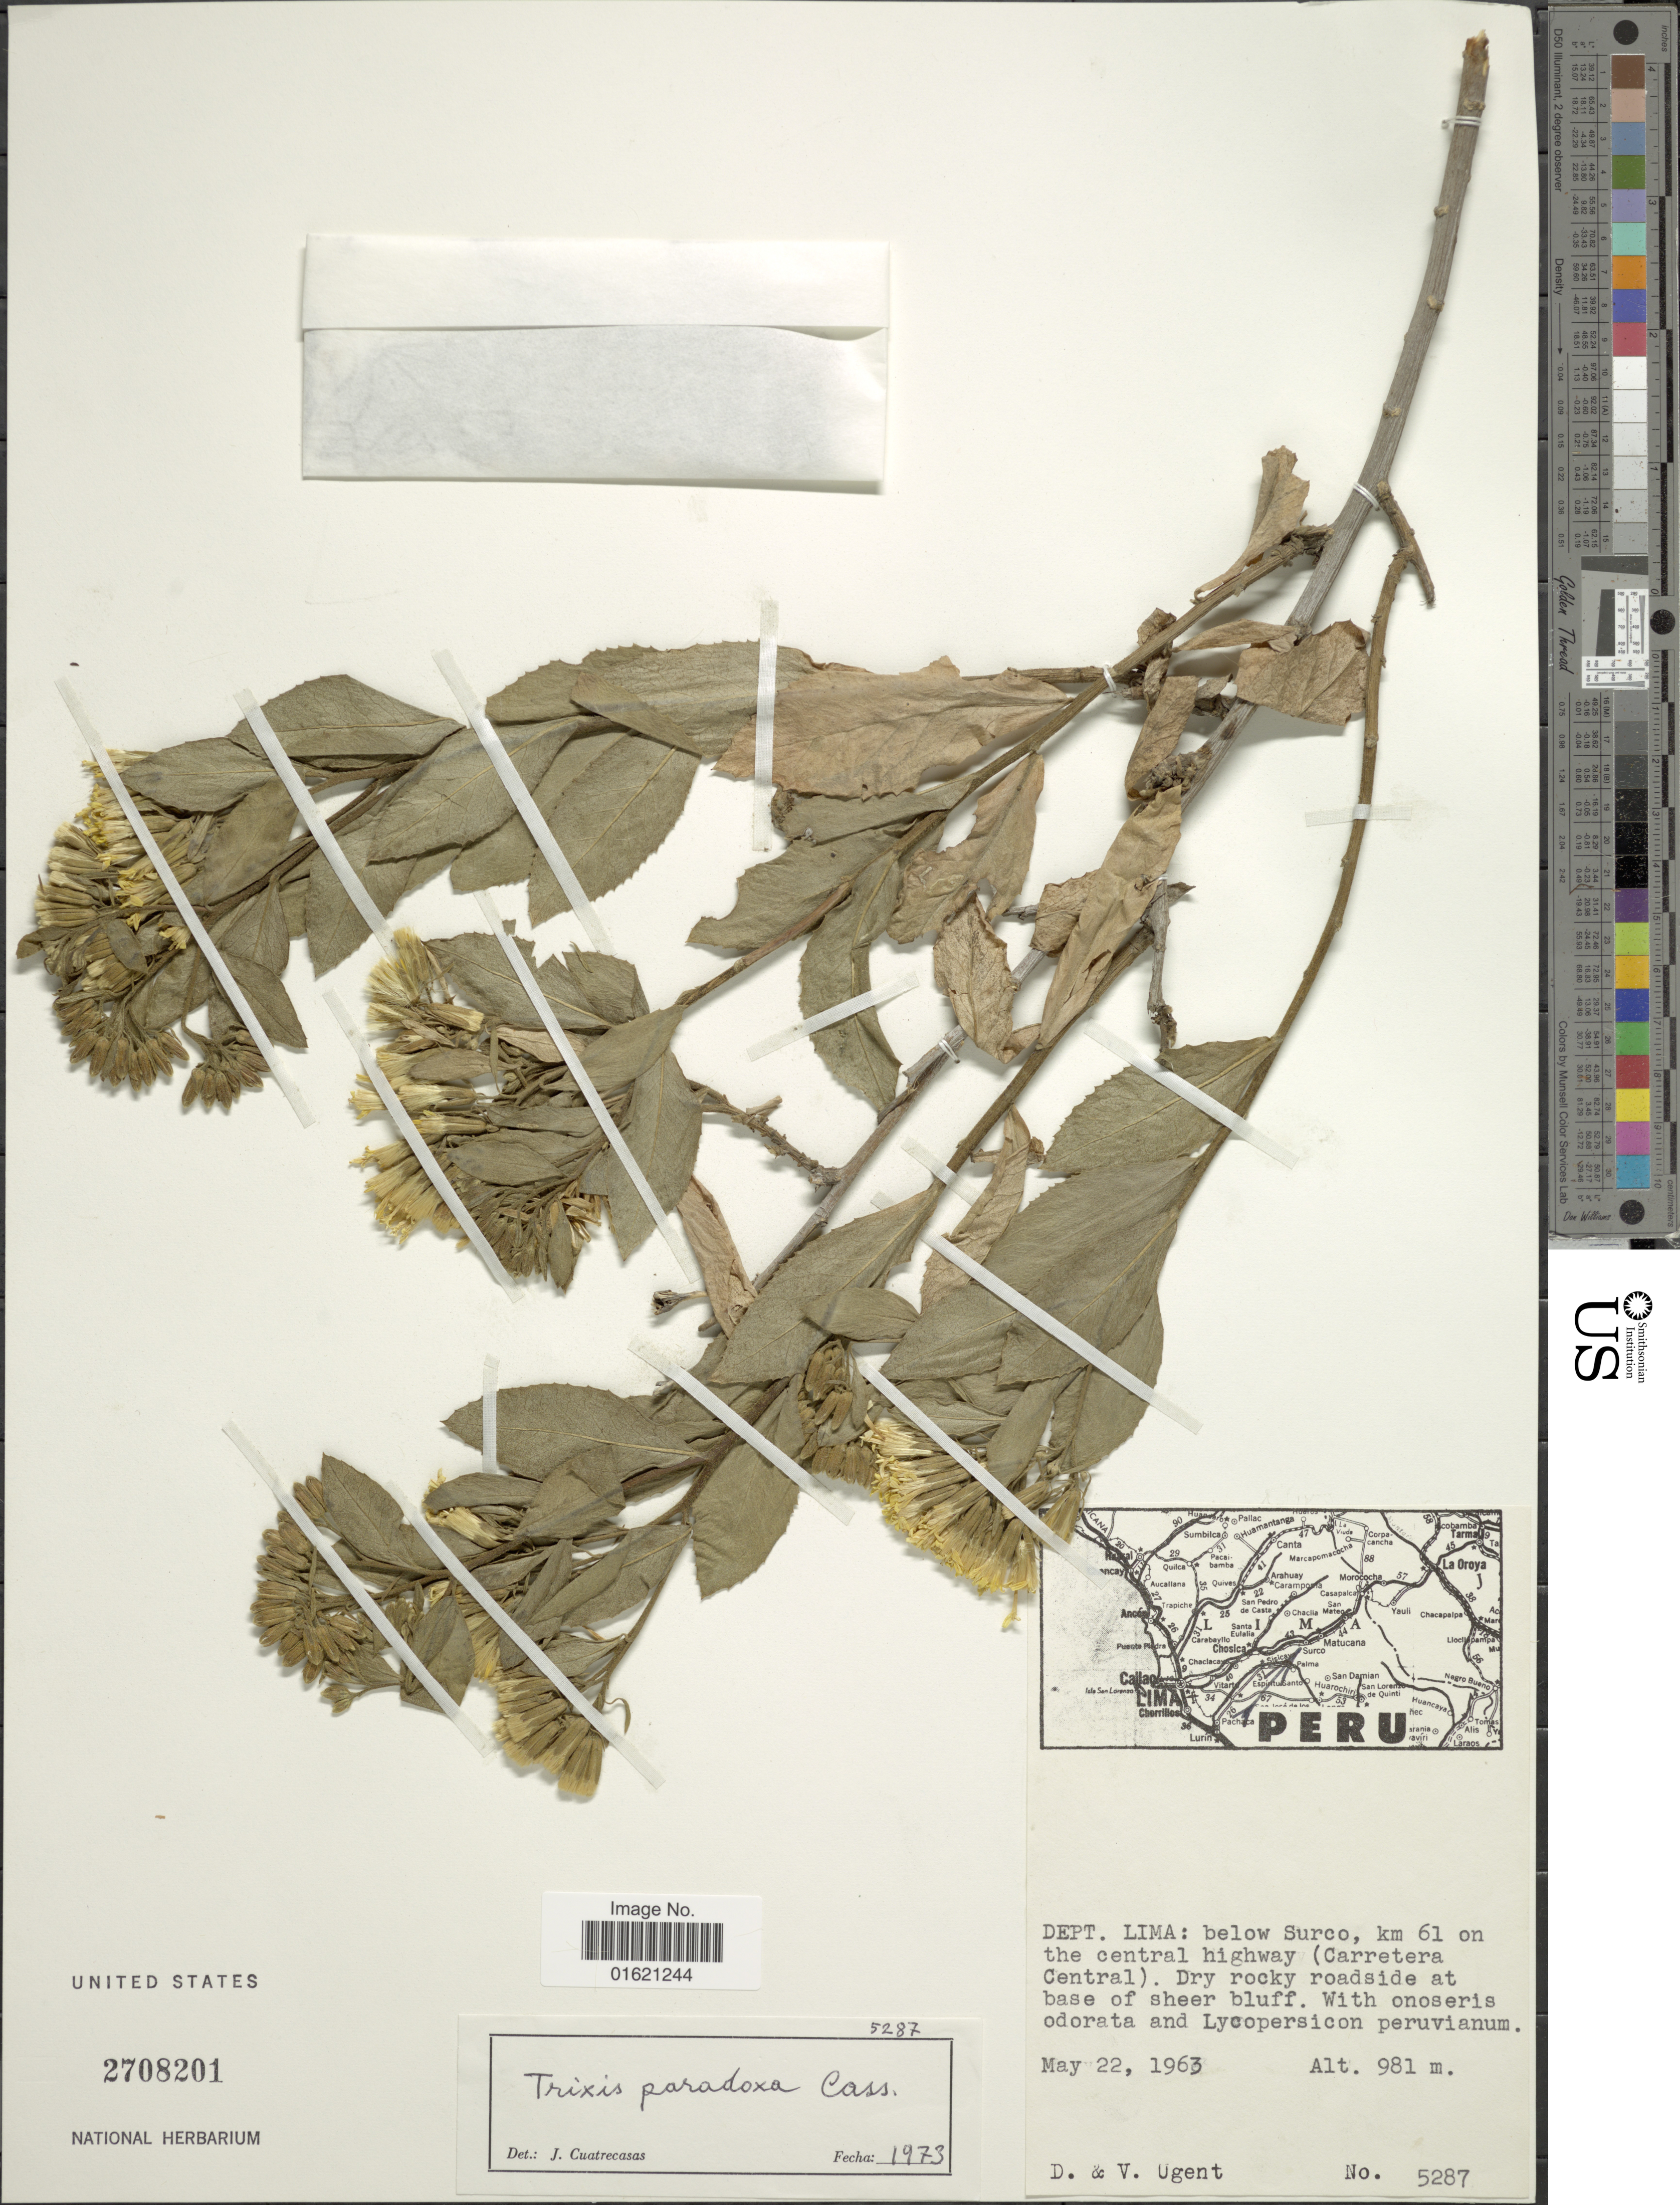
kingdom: Plantae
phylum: Tracheophyta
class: Magnoliopsida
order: Asterales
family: Asteraceae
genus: Trixis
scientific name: Trixis cacalioides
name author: (Kunth) D. Don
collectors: D. Ugent & V. Ugent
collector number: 5287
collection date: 1963-05-22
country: Peru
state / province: Lima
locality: Below Surco, km 61 on the central highway (Carretera Central)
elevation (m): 981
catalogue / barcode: US 2708201